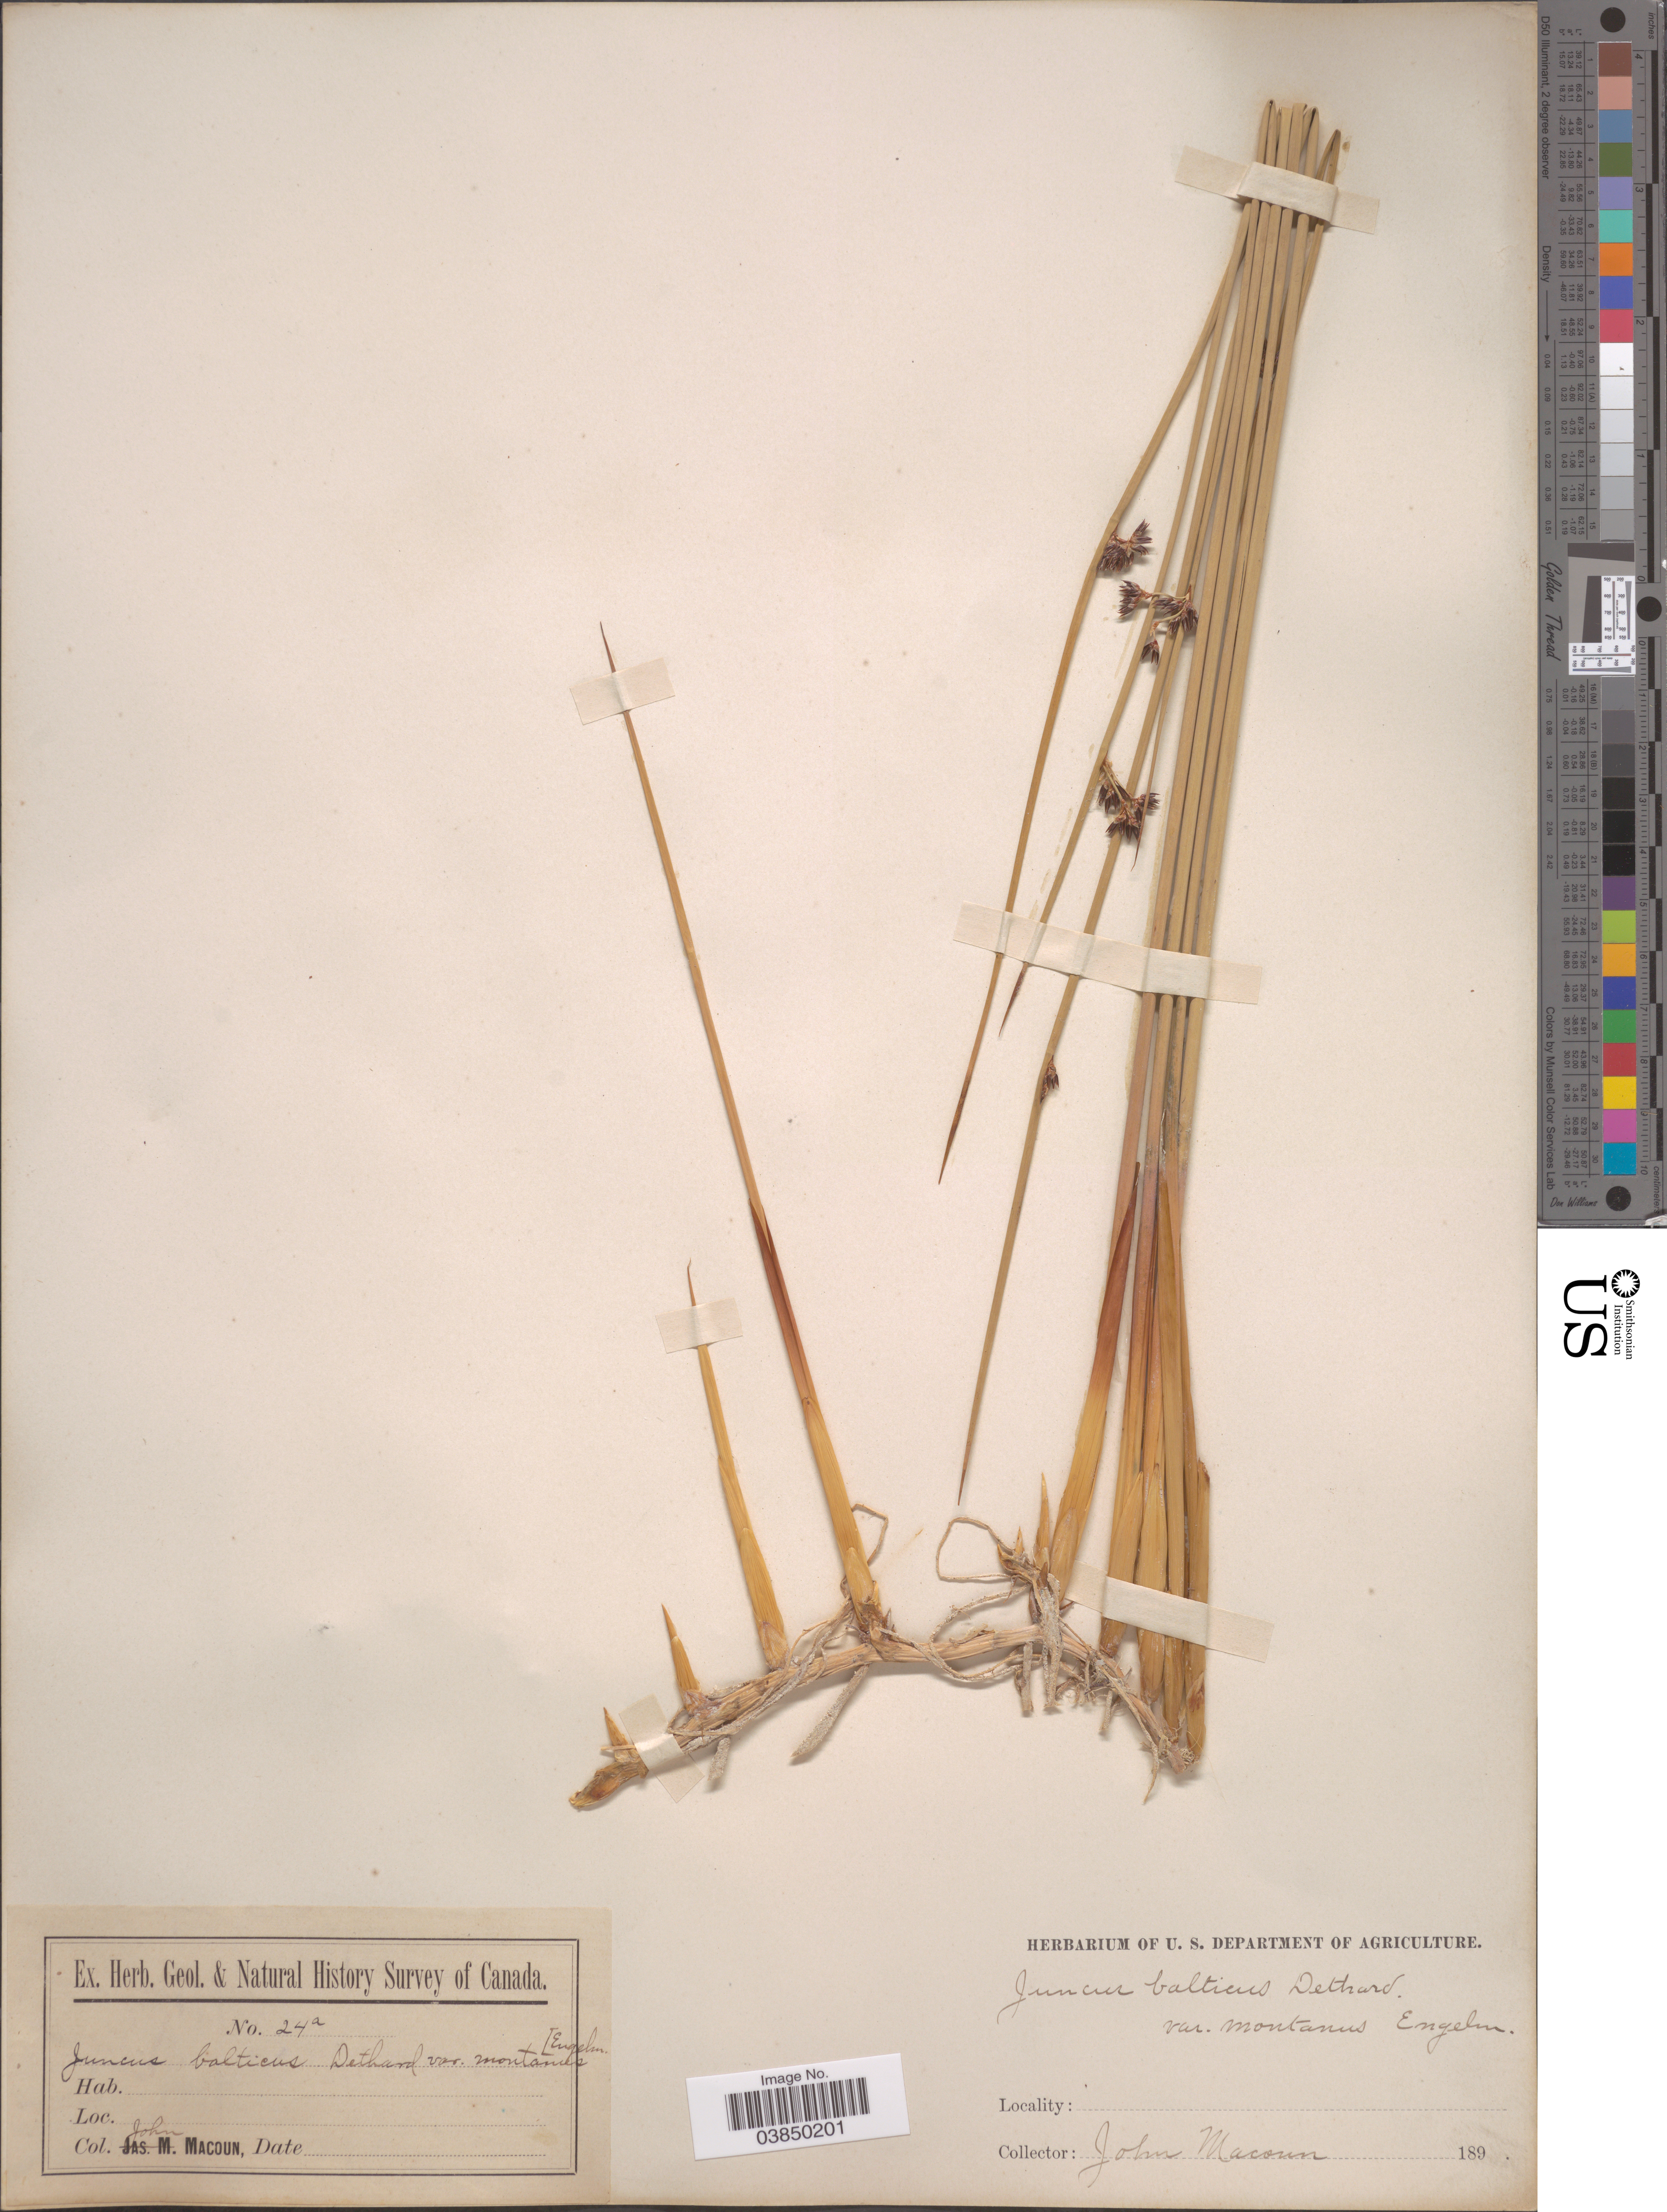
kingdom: Plantae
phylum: Tracheophyta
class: Liliopsida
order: Poales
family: Juncaceae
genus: Juncus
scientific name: Juncus balticus var. montanus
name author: Engelm.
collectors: J. Macoun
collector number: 24a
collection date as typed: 189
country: Canada